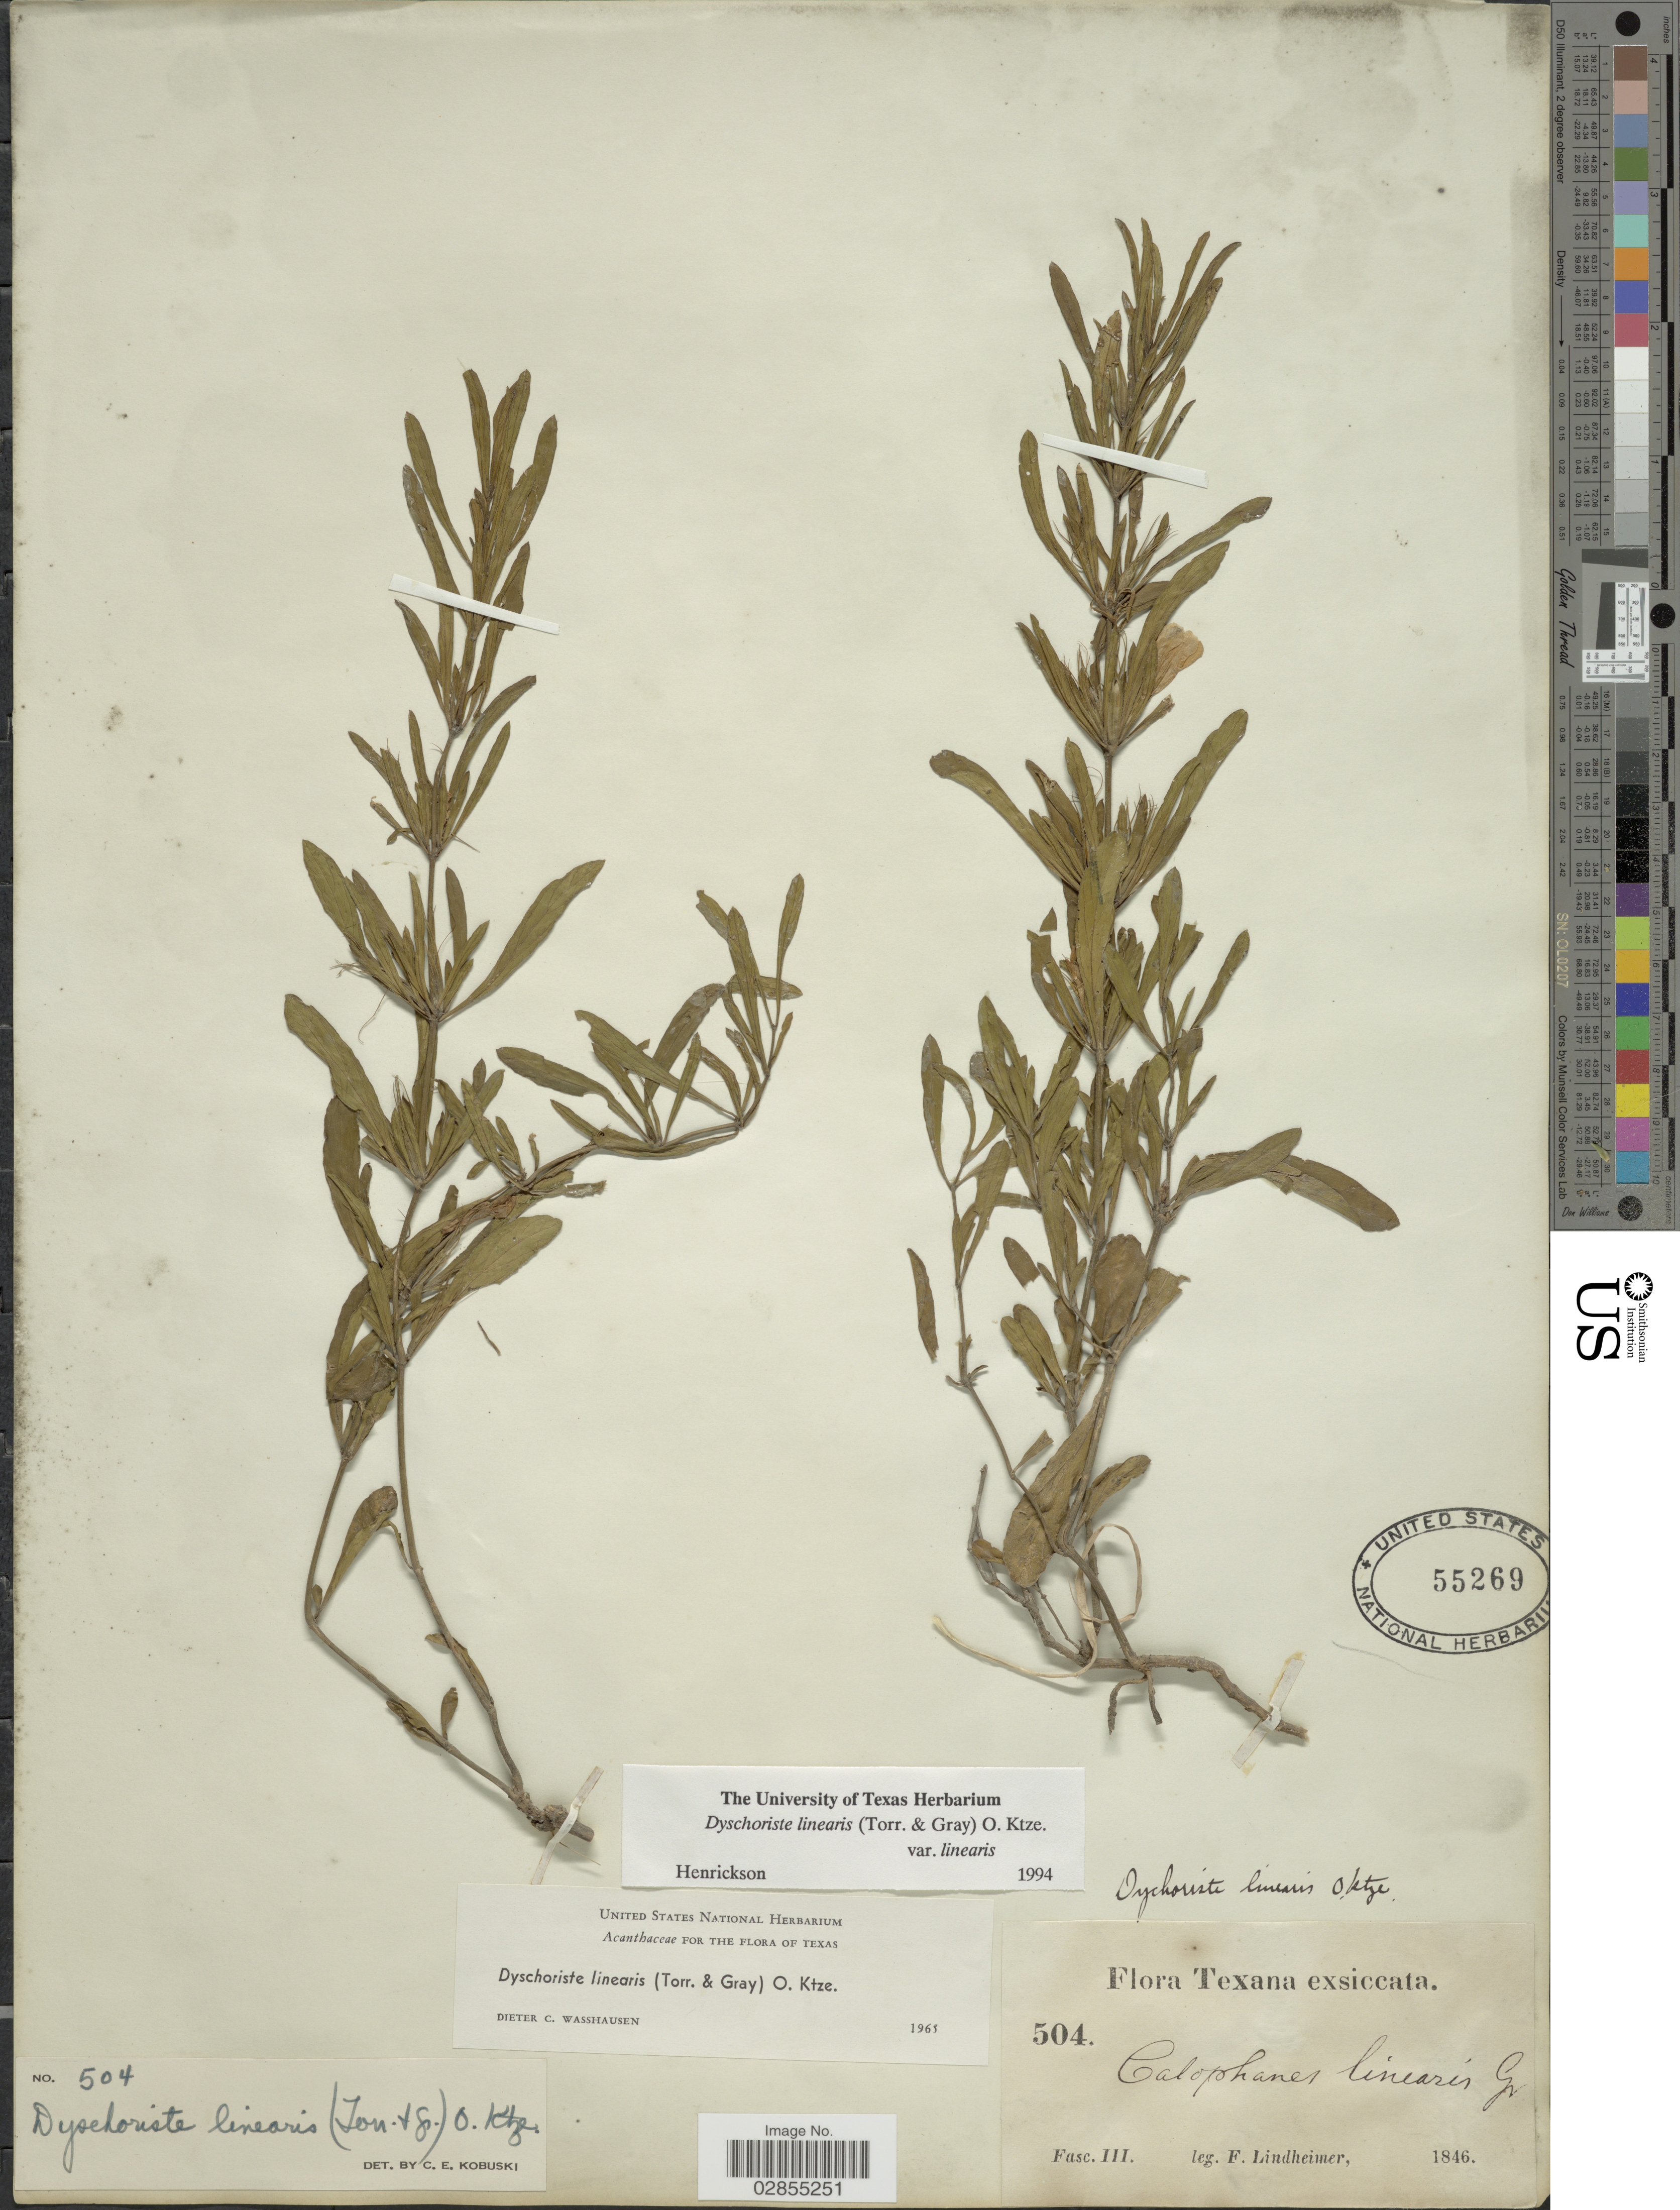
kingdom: Plantae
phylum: Tracheophyta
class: Magnoliopsida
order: Lamiales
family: Acanthaceae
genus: Dyschoriste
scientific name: Dyschoriste linearis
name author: (Torr. & A. Gray) Kuntze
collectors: F. Lindheimer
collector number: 504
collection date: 1846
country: United States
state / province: Texas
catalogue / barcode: US 55269